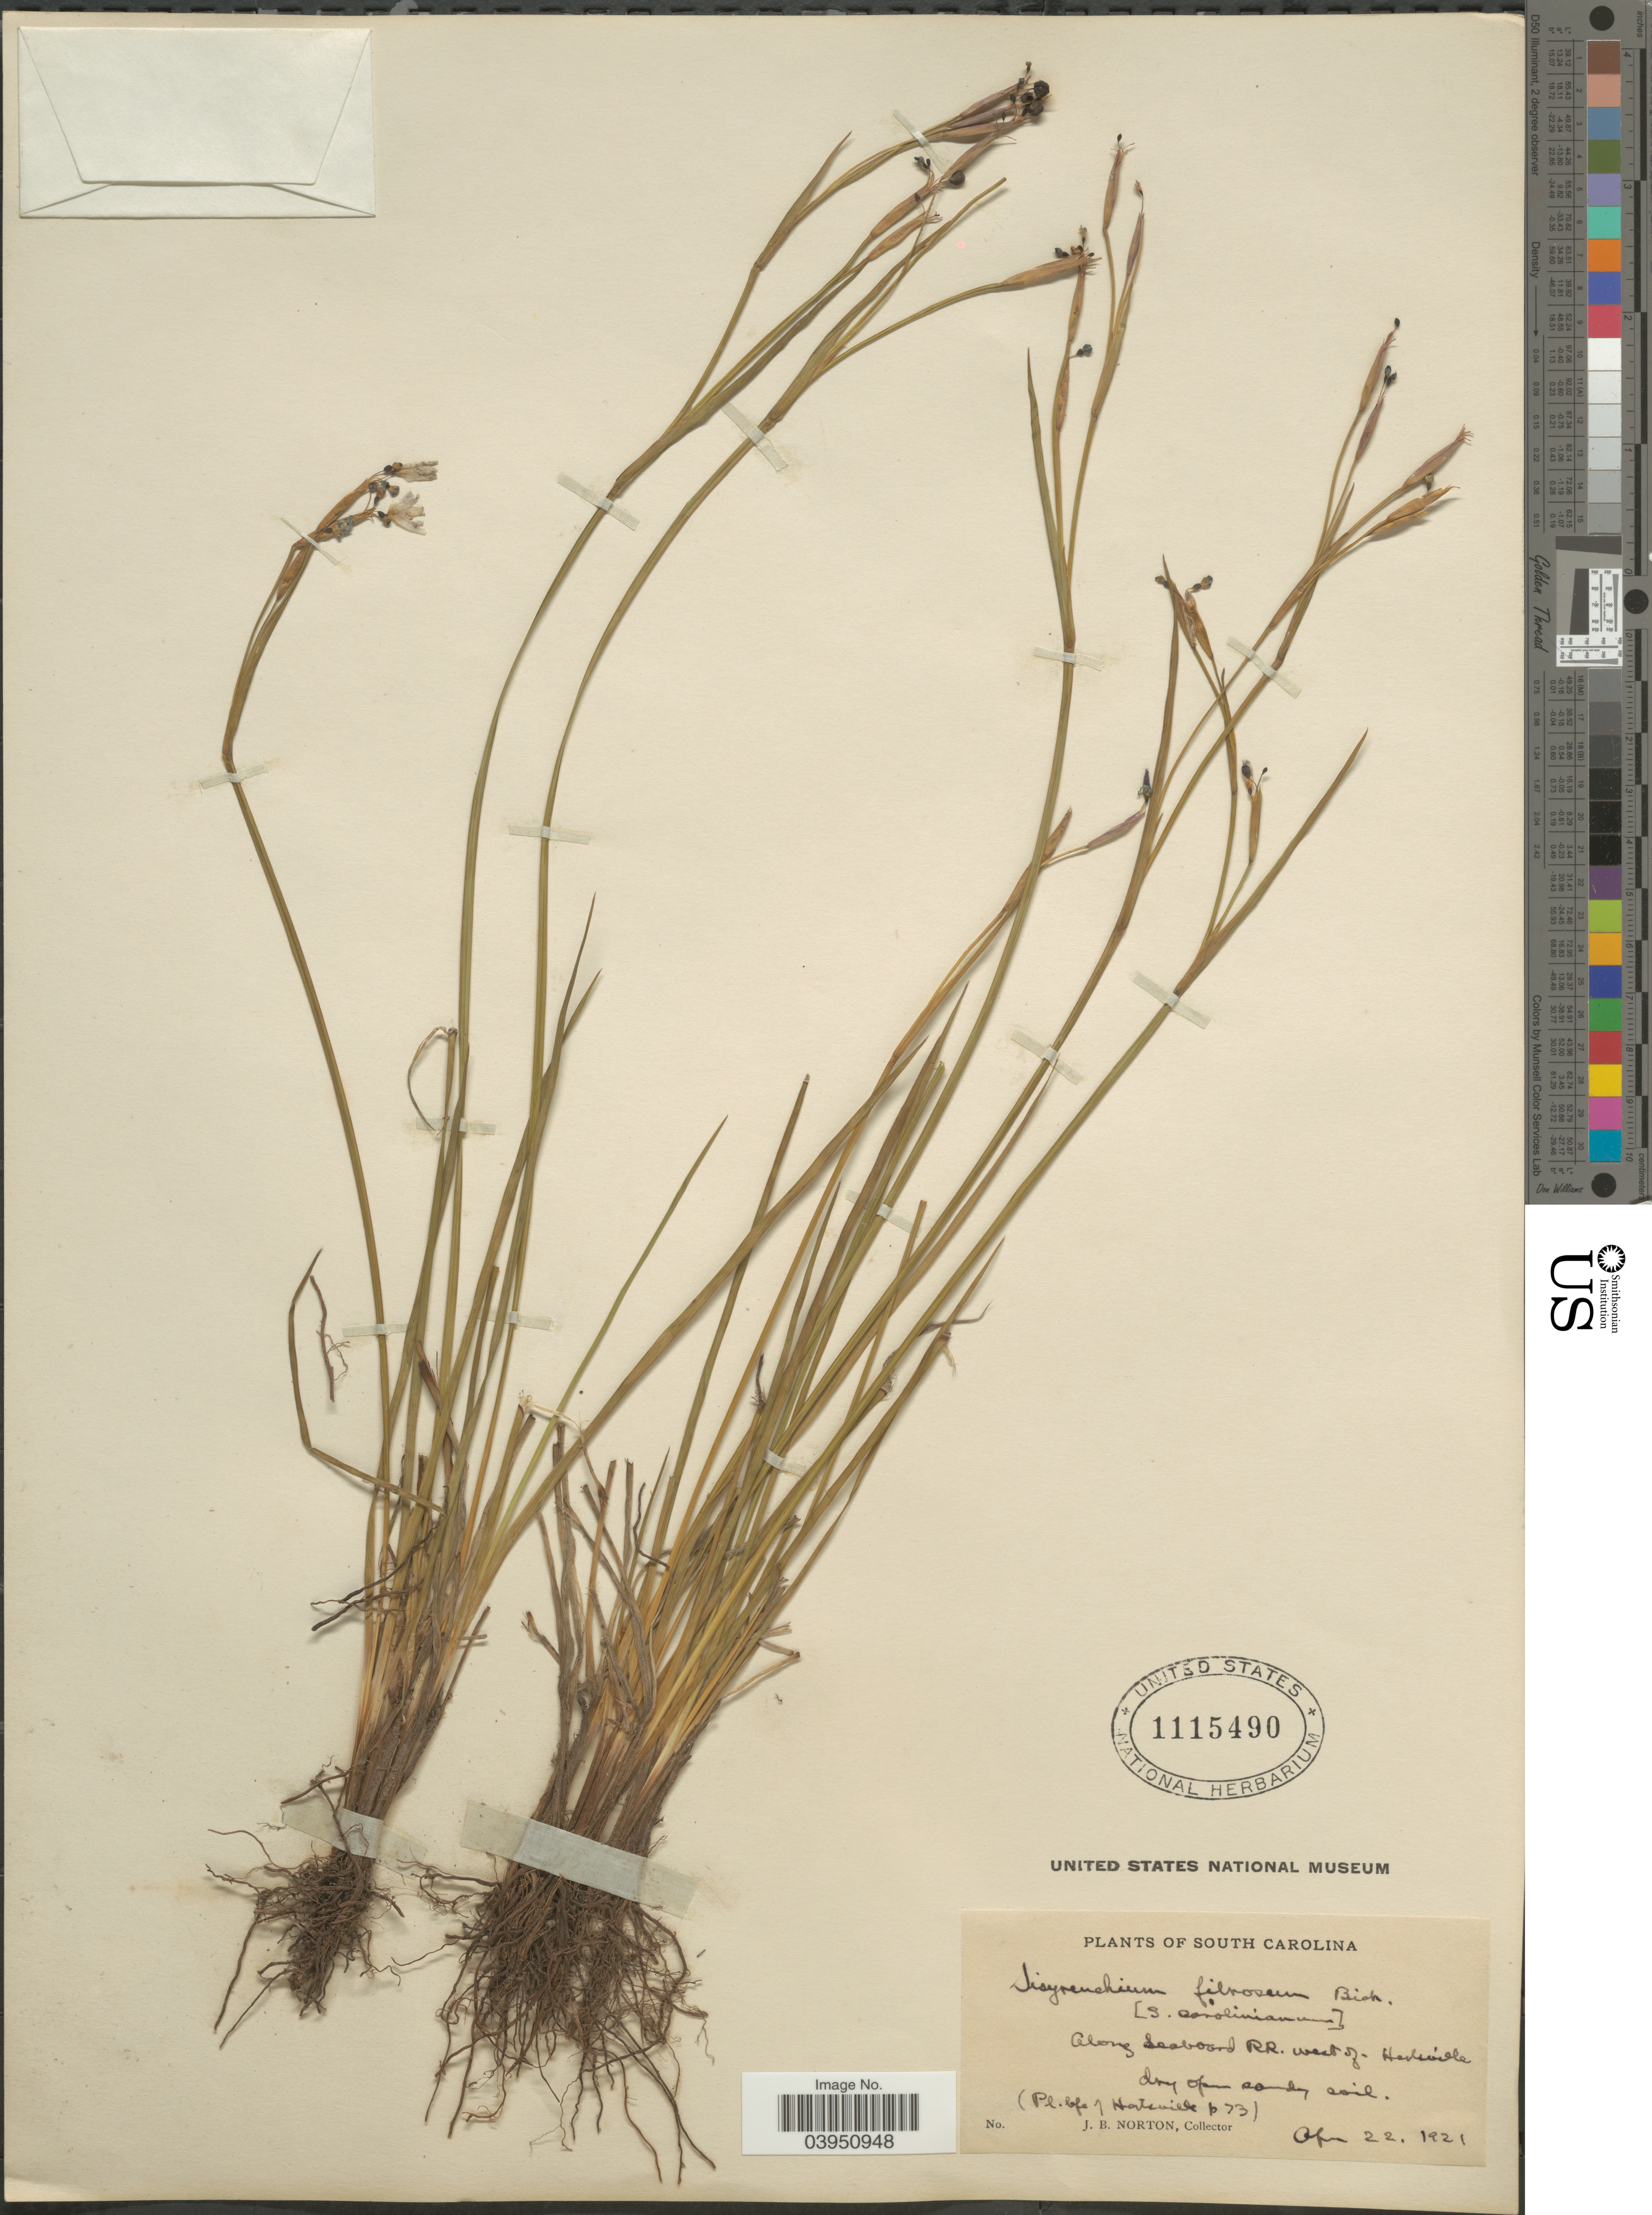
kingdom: Plantae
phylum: Tracheophyta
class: Liliopsida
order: Asparagales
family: Iridaceae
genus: Sisyrinchium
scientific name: Sisyrinchium fibrosum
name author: E.P. Bicknell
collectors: J. B. Norton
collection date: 1921-04-22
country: United States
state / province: South Carolina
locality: Along Seaboard RR. west of Hartsville.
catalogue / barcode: US 1115490